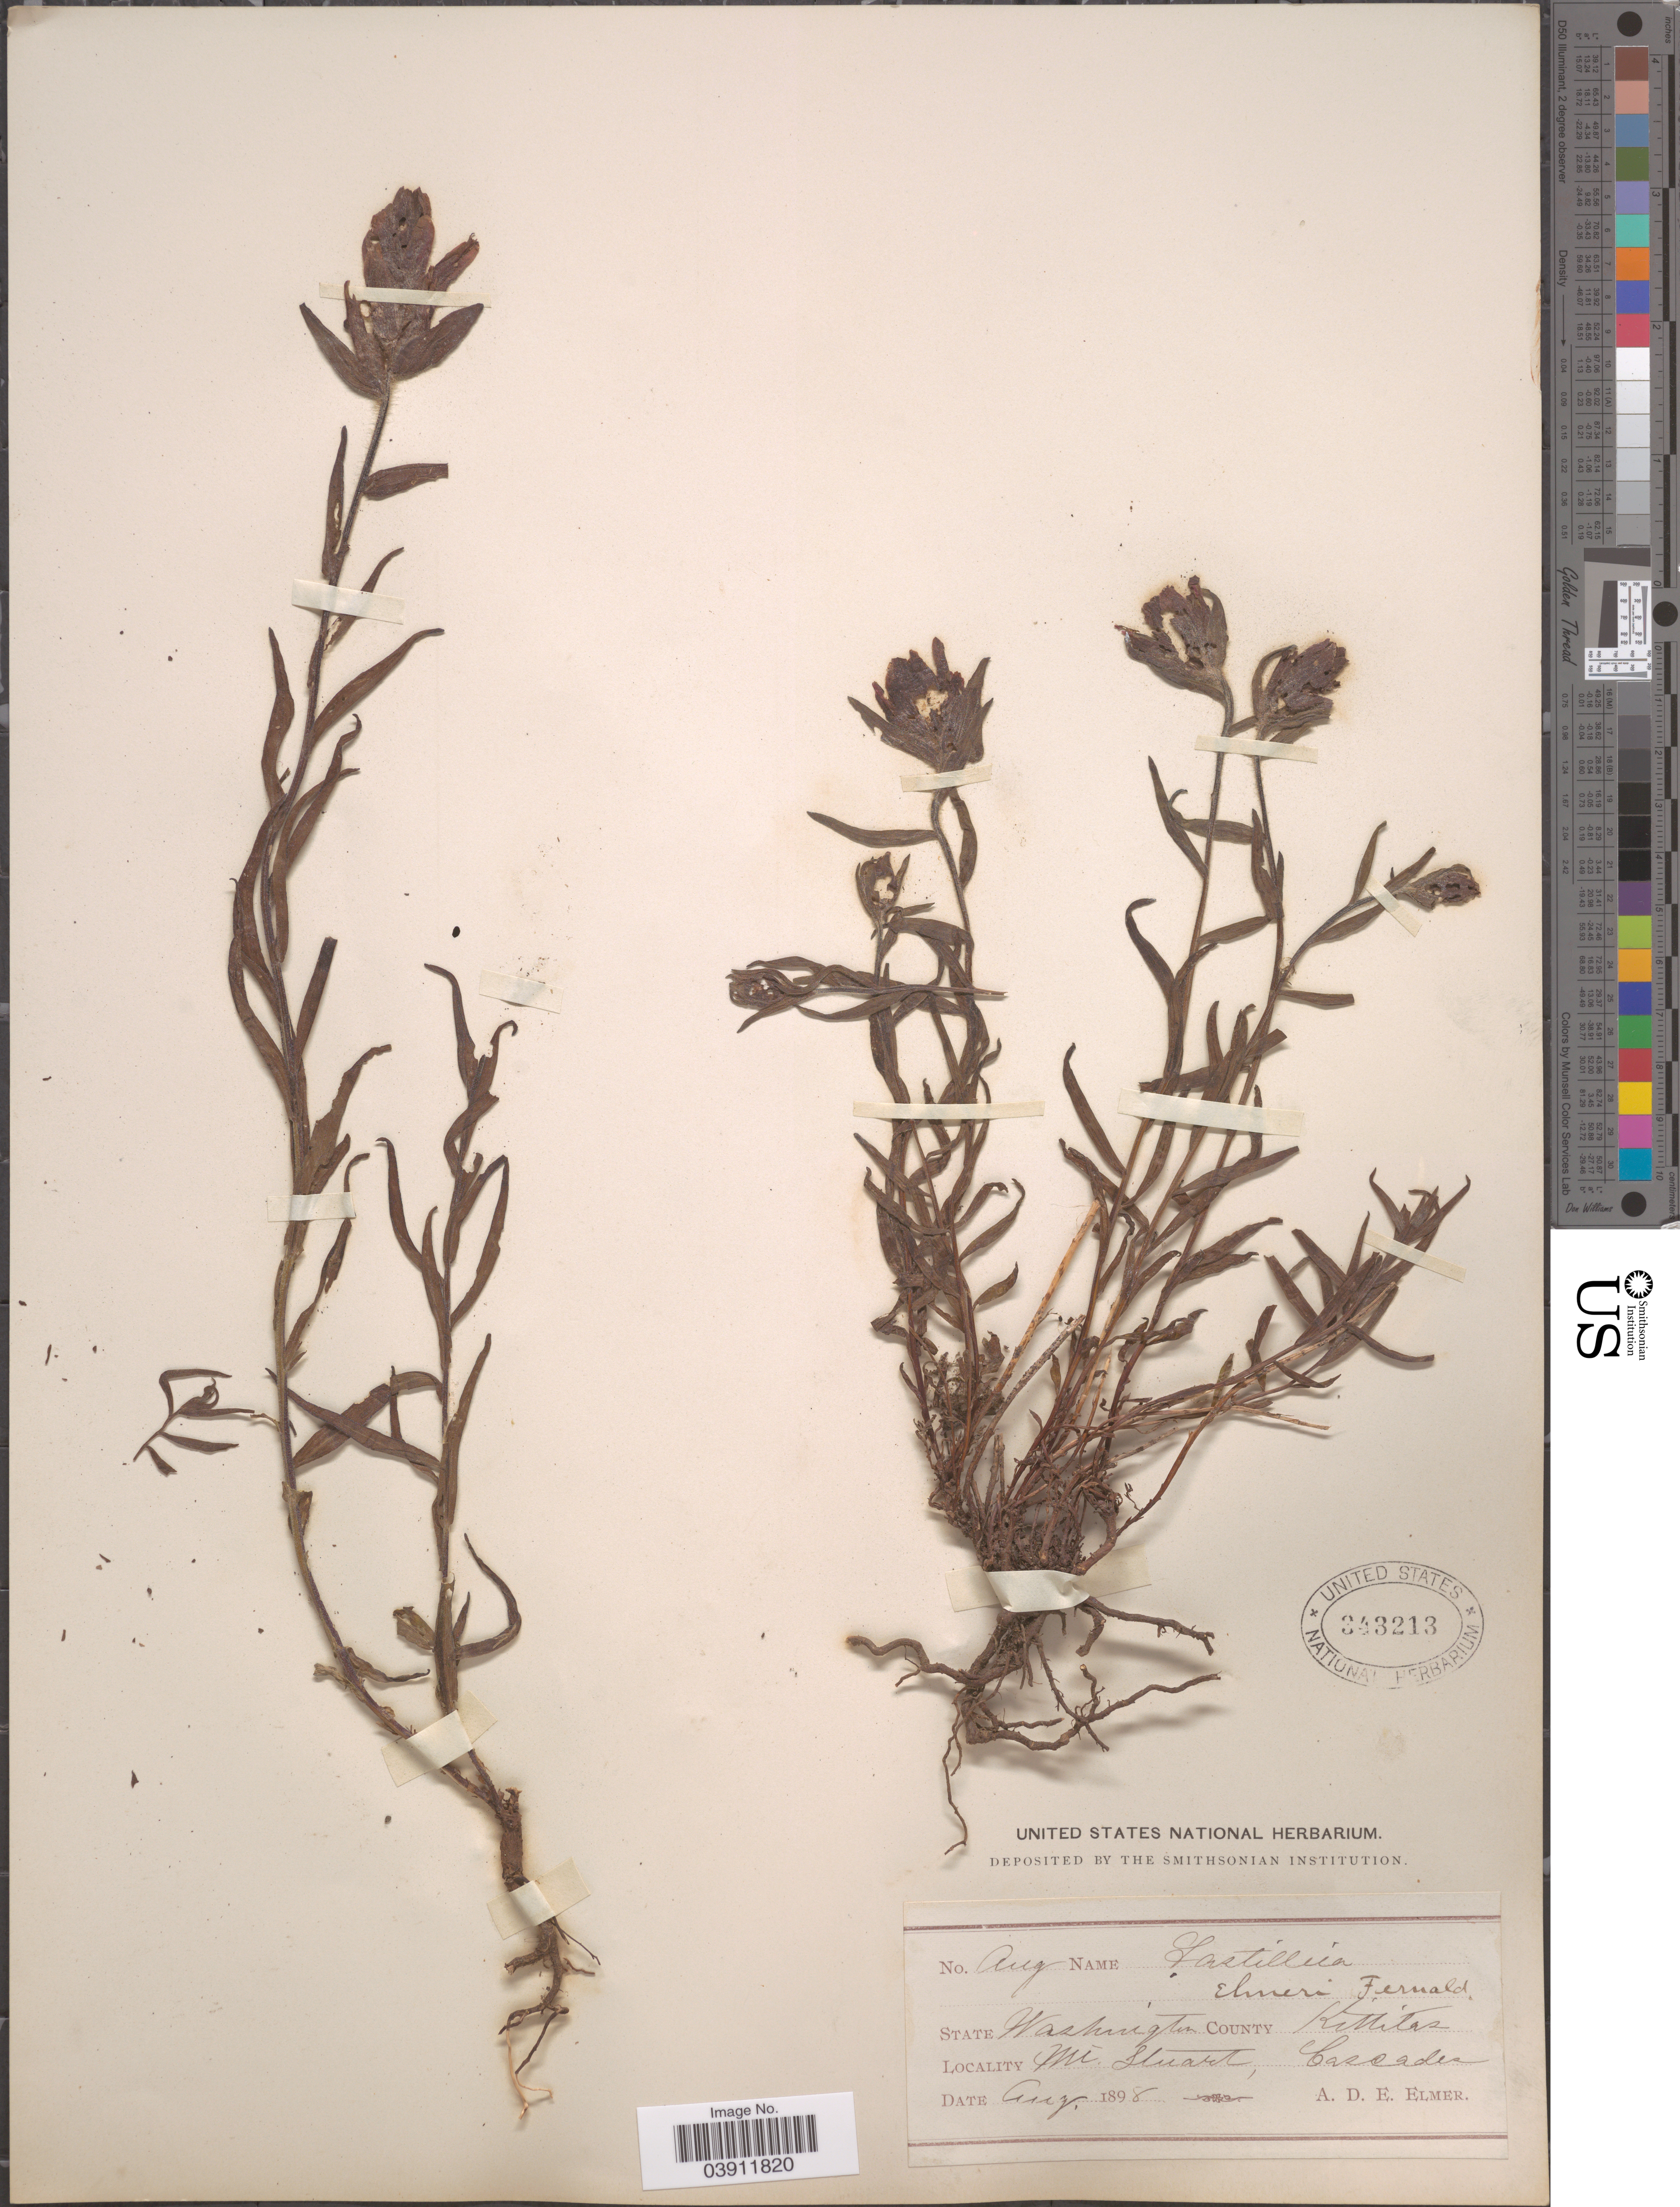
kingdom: Plantae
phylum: Tracheophyta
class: Magnoliopsida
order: Lamiales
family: Orobanchaceae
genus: Castilleja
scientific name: Castilleja elmeri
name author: Fernald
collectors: A. D. E. Elmer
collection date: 1898-08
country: United States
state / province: Washington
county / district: Kittitas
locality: County Kittitas. Mt. Stuart, Cascades.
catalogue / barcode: US 343213